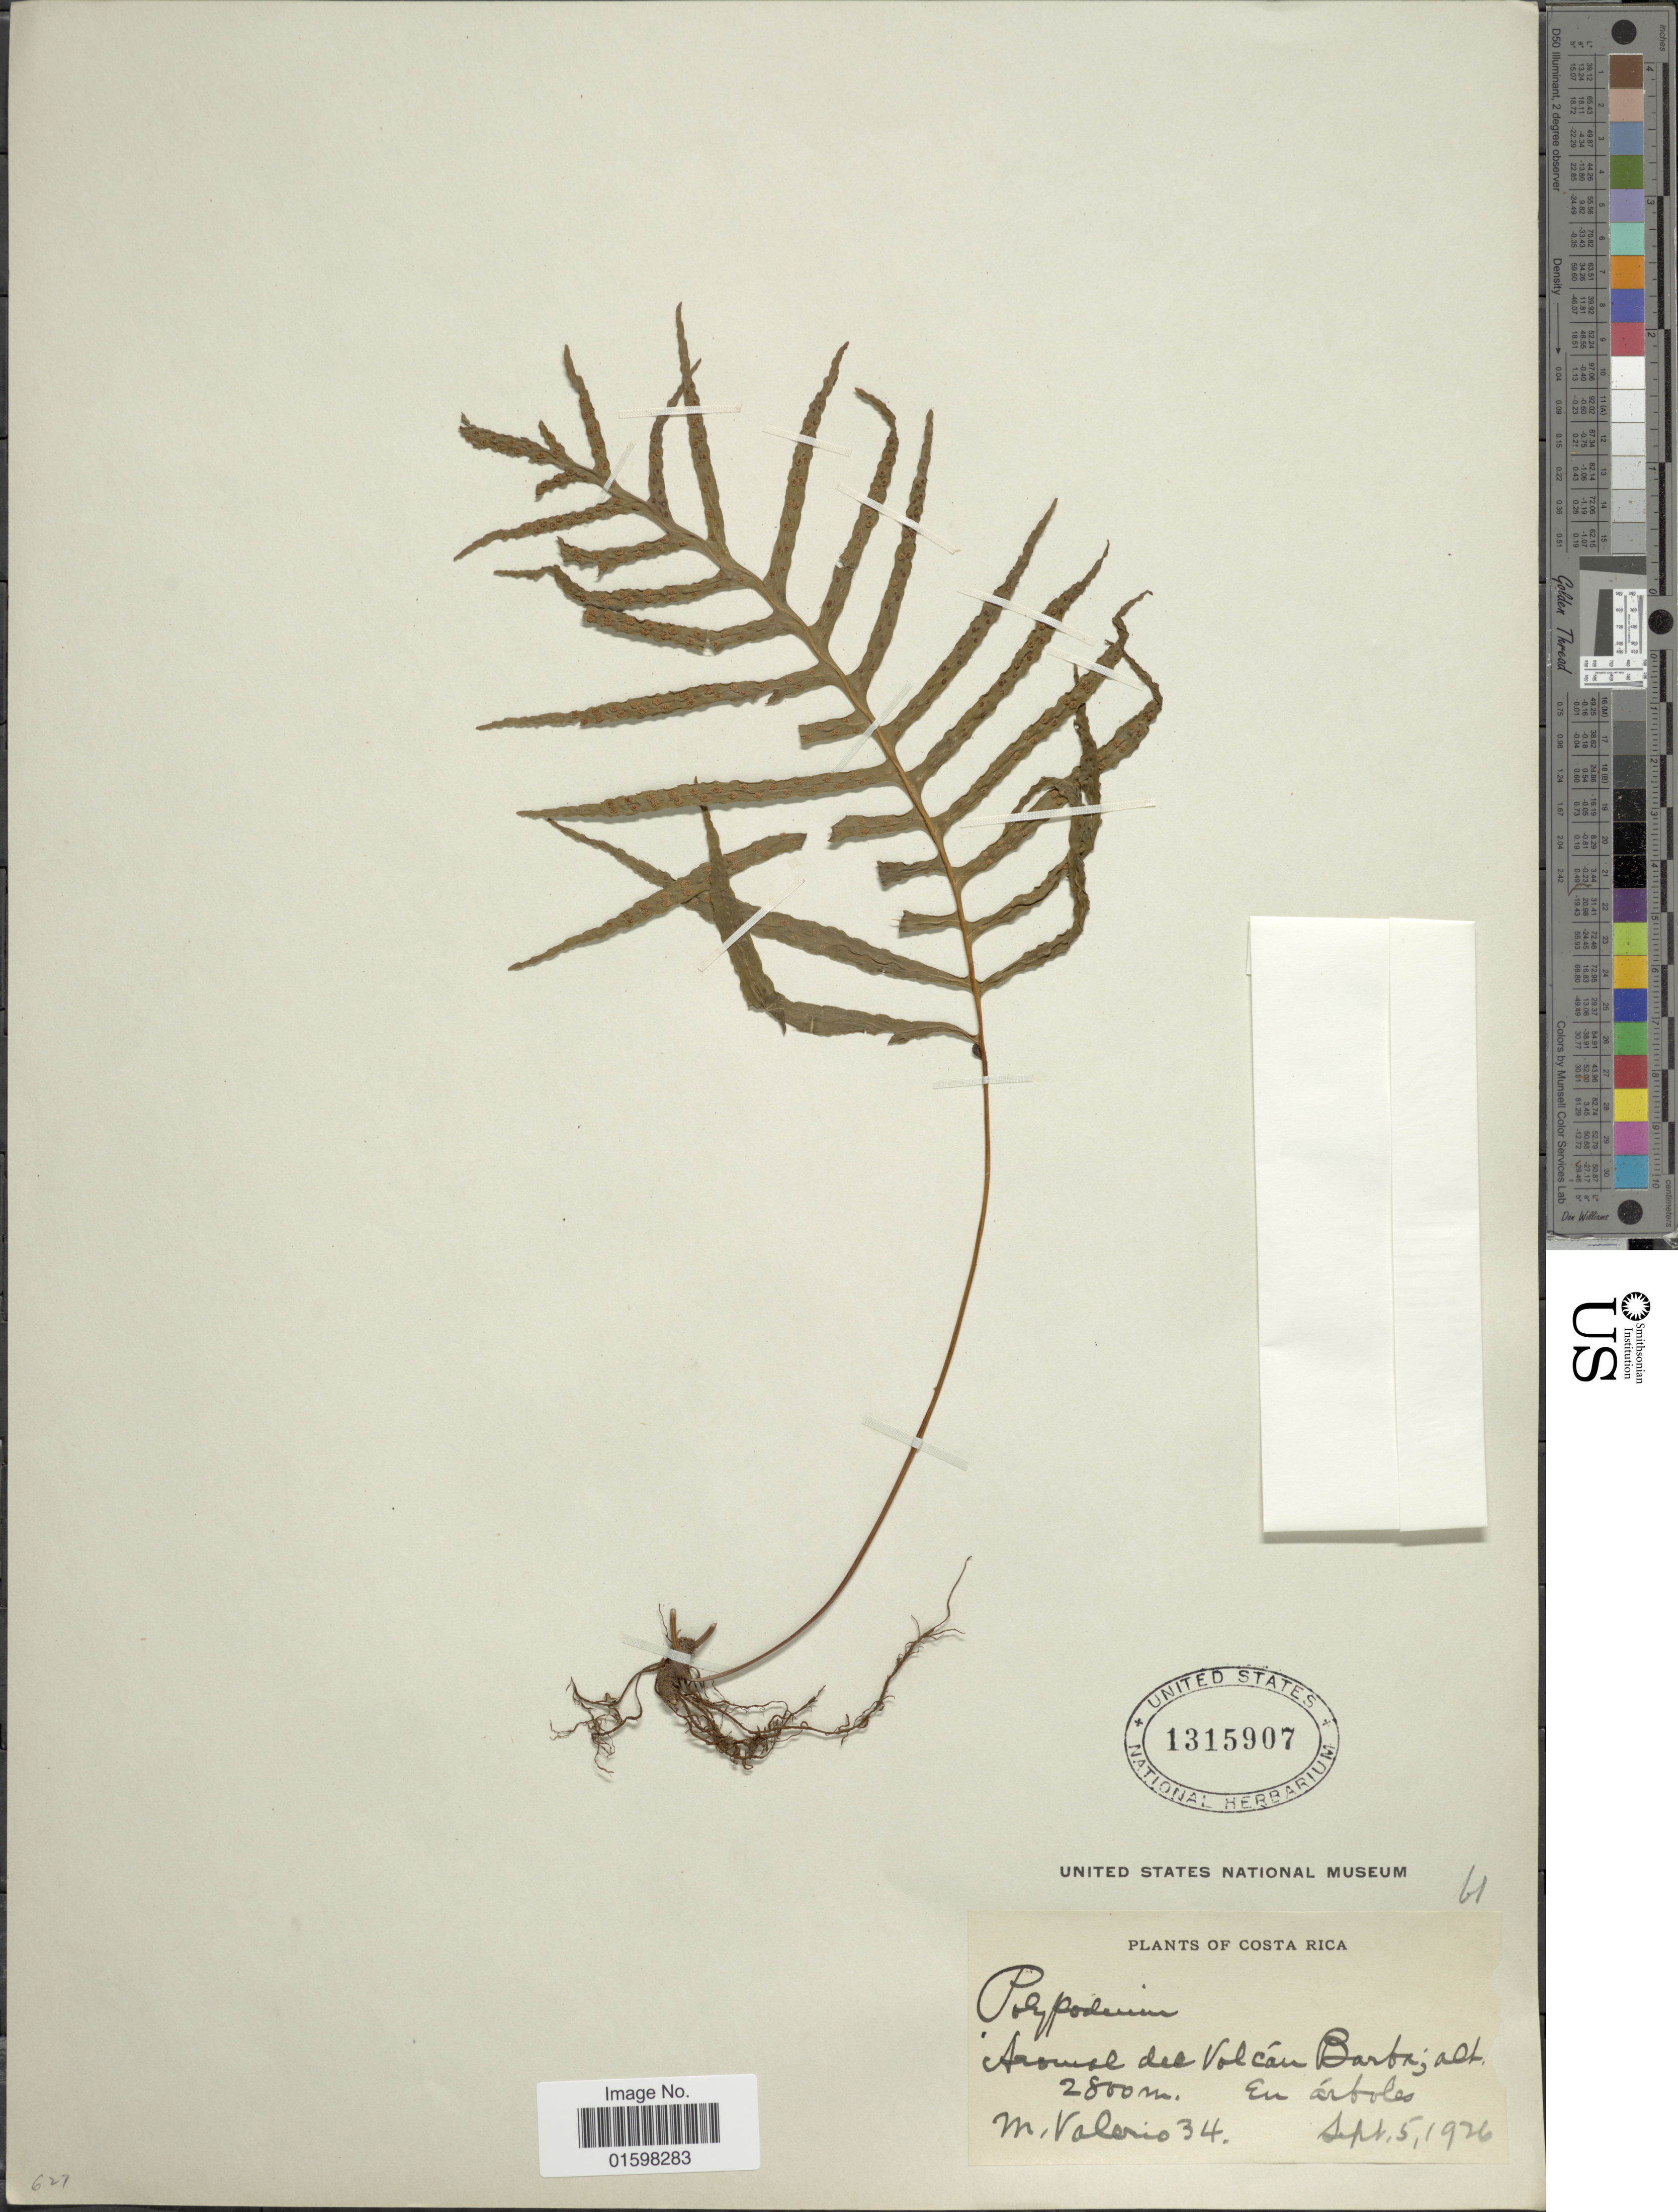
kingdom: Plantae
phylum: Tracheophyta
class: Polypodiopsida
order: Polypodiales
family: Polypodiaceae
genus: Pleopeltis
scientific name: Pleopeltis plebeia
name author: (Schltdl. ex Cham.) A.R. Sm. & Tejero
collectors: M. Valerio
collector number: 34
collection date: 1926-09-05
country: Costa Rica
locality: Arenal del Volcán Barba, en árboles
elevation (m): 2800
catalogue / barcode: US 1315907